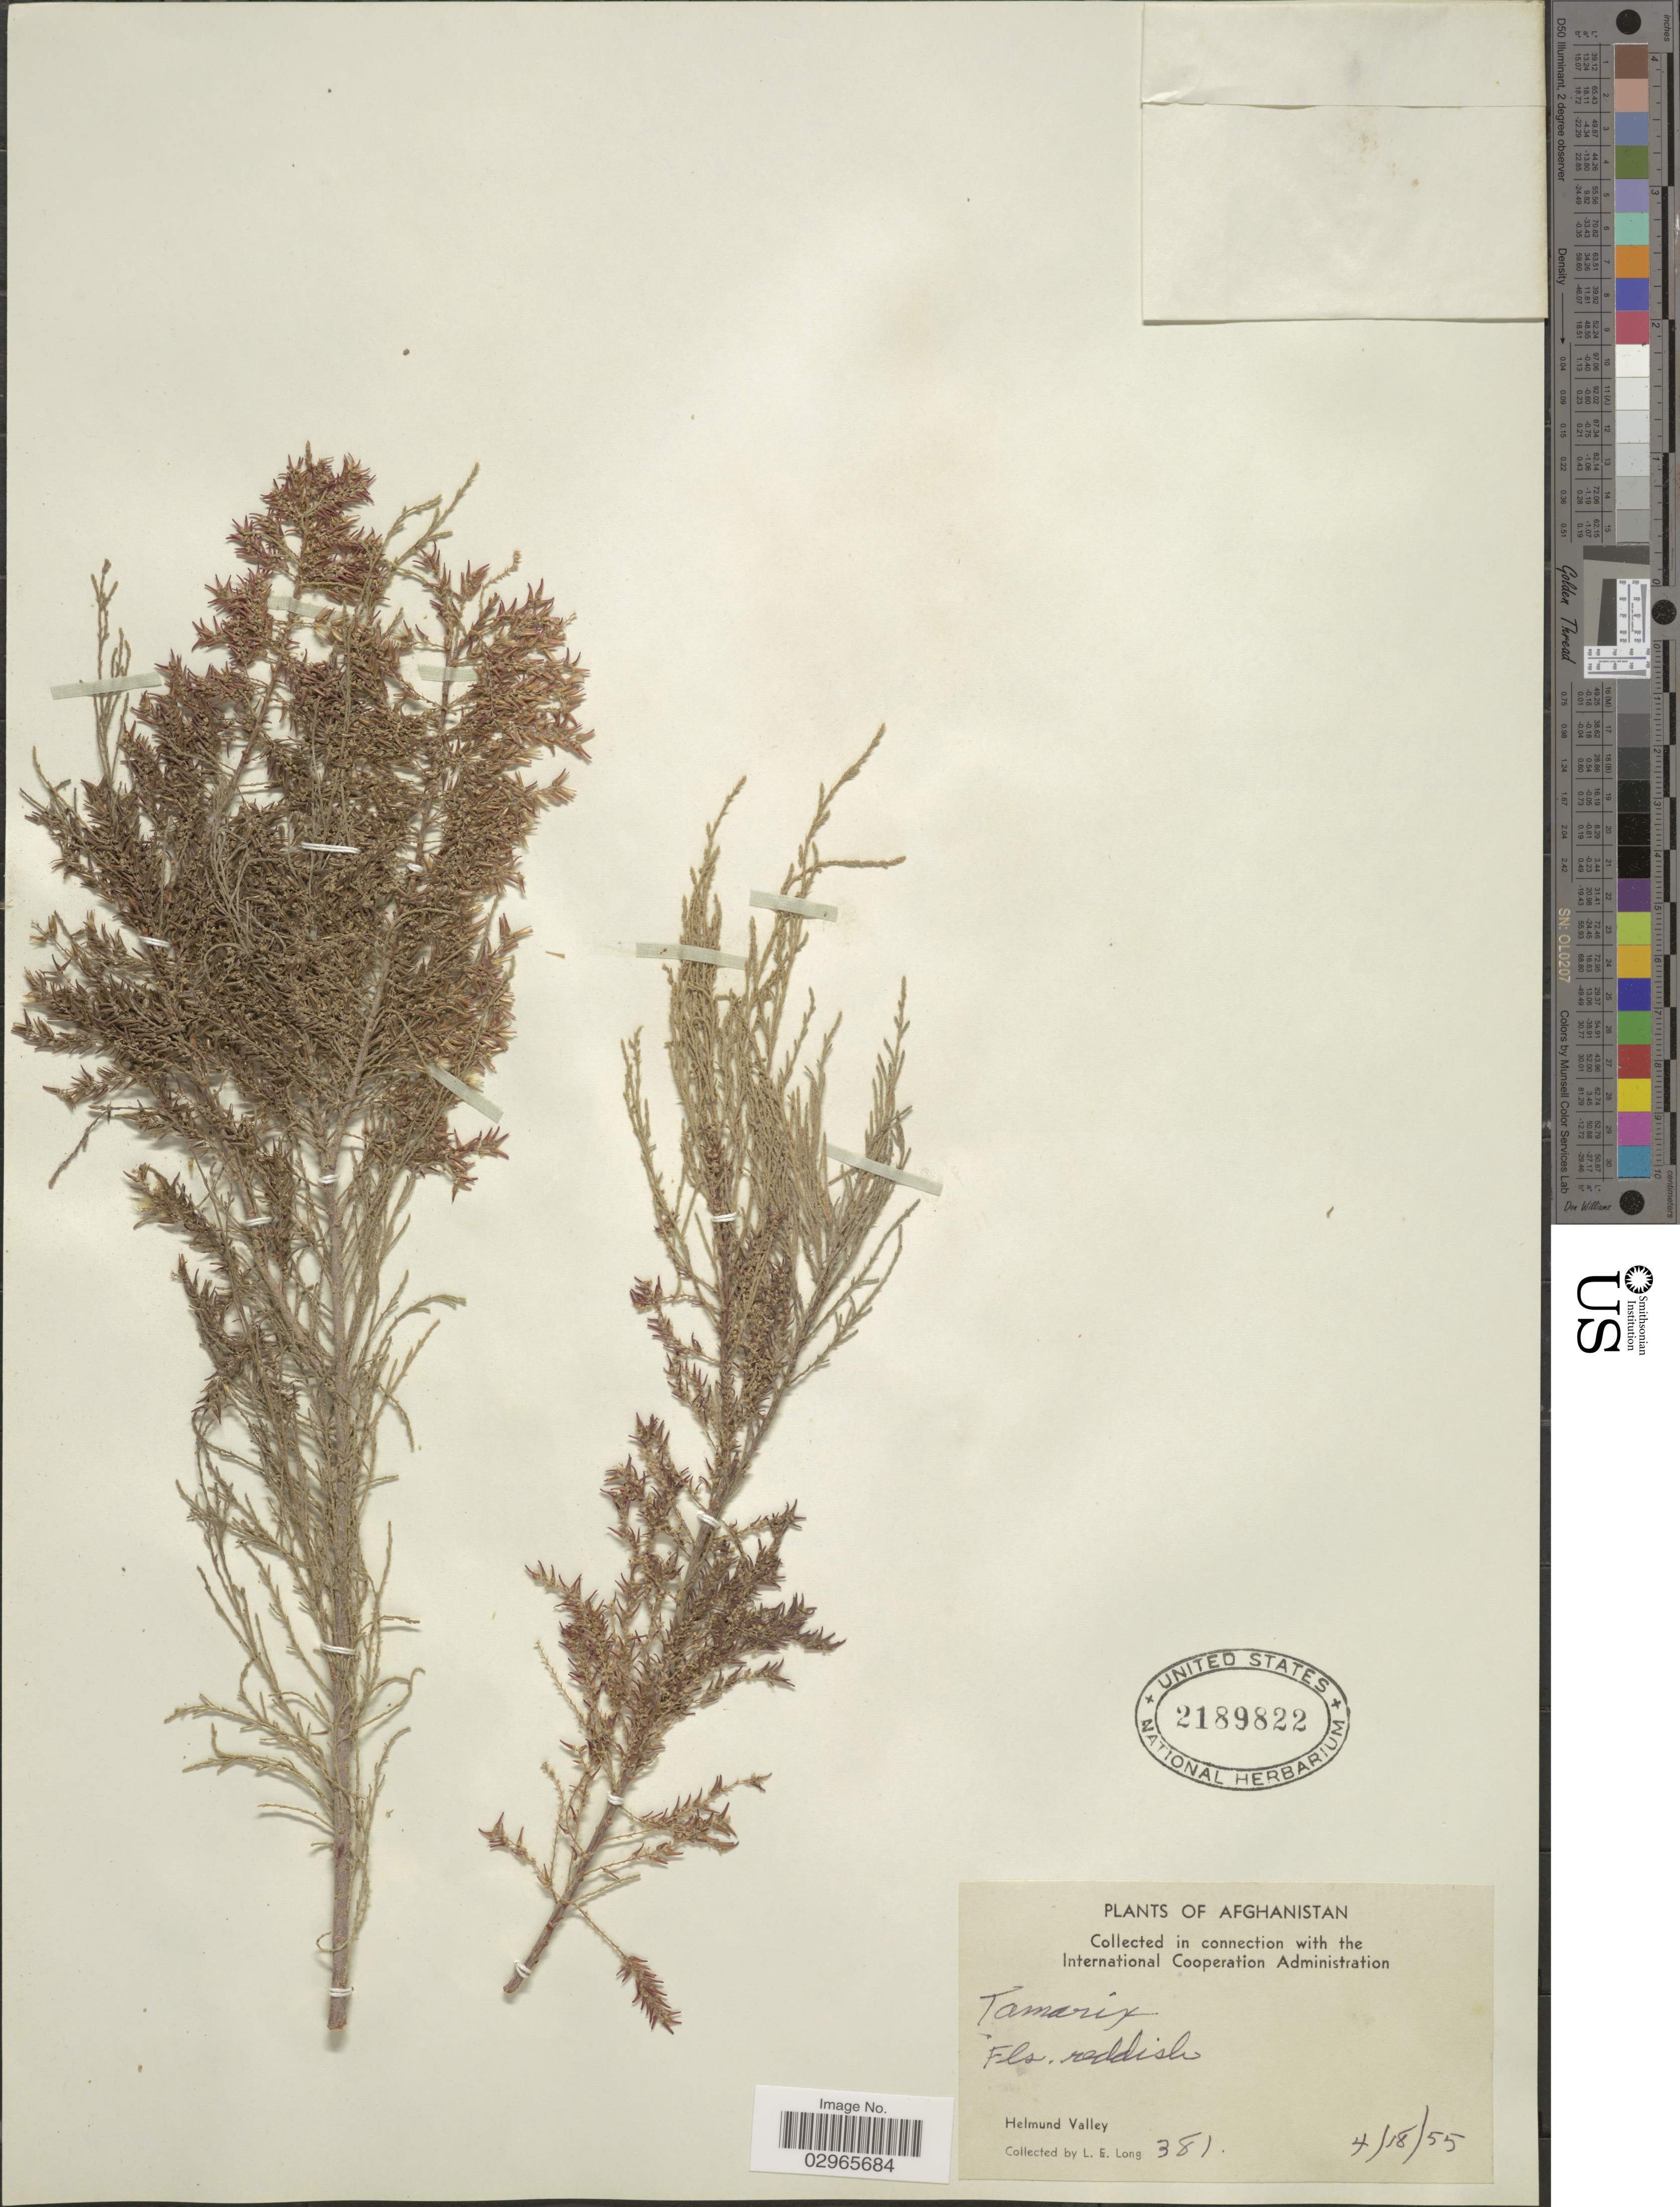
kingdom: Plantae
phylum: Tracheophyta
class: Magnoliopsida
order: Caryophyllales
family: Tamaricaceae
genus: Tamarix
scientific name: Tamarix sp.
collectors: L. E. Long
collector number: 381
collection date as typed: Transcribed d/m/y: 18/4/55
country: Afghanistan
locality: Helmund Valley.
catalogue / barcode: US 2189822